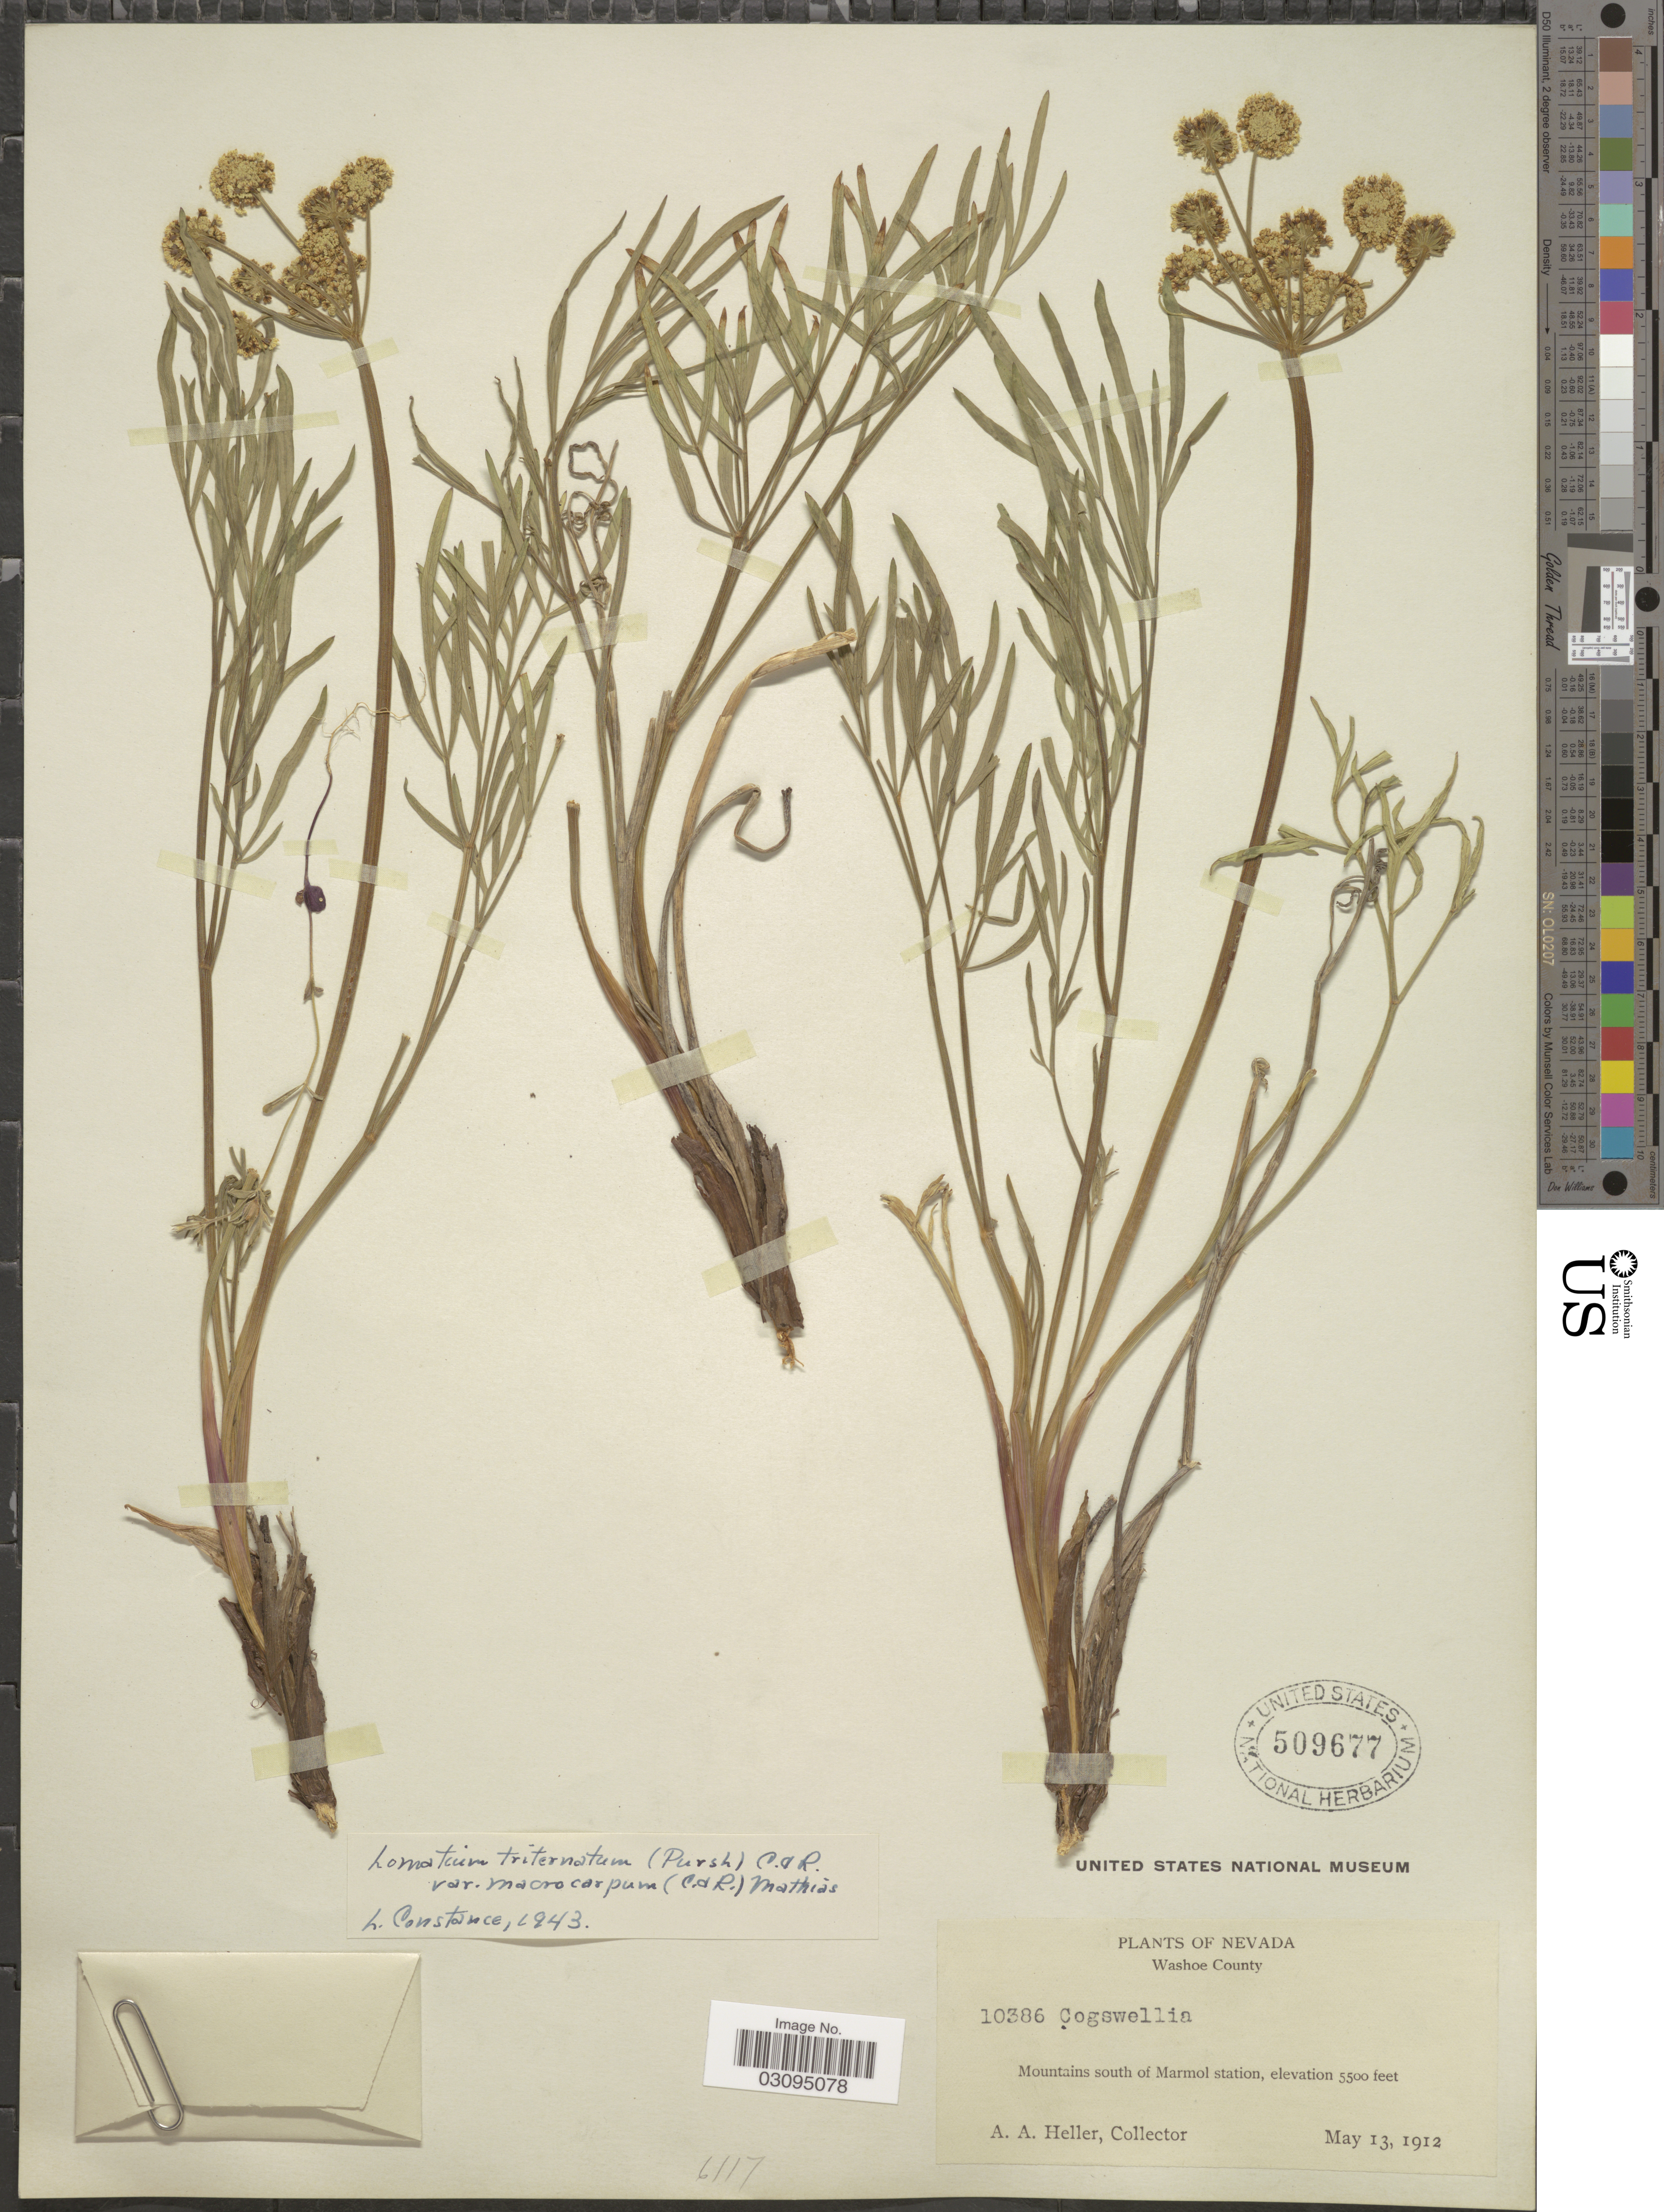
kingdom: Plantae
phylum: Tracheophyta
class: Magnoliopsida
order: Apiales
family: Apiaceae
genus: Lomatium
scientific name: Lomatium triternatum var. macrocarpum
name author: (J.M. Coult. & Rose) Mathias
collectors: A. A. Heller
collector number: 10386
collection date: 1912-05-13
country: United States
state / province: Nevada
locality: Washoe County, Mountains south of Marmol station.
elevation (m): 1676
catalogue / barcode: US 509677